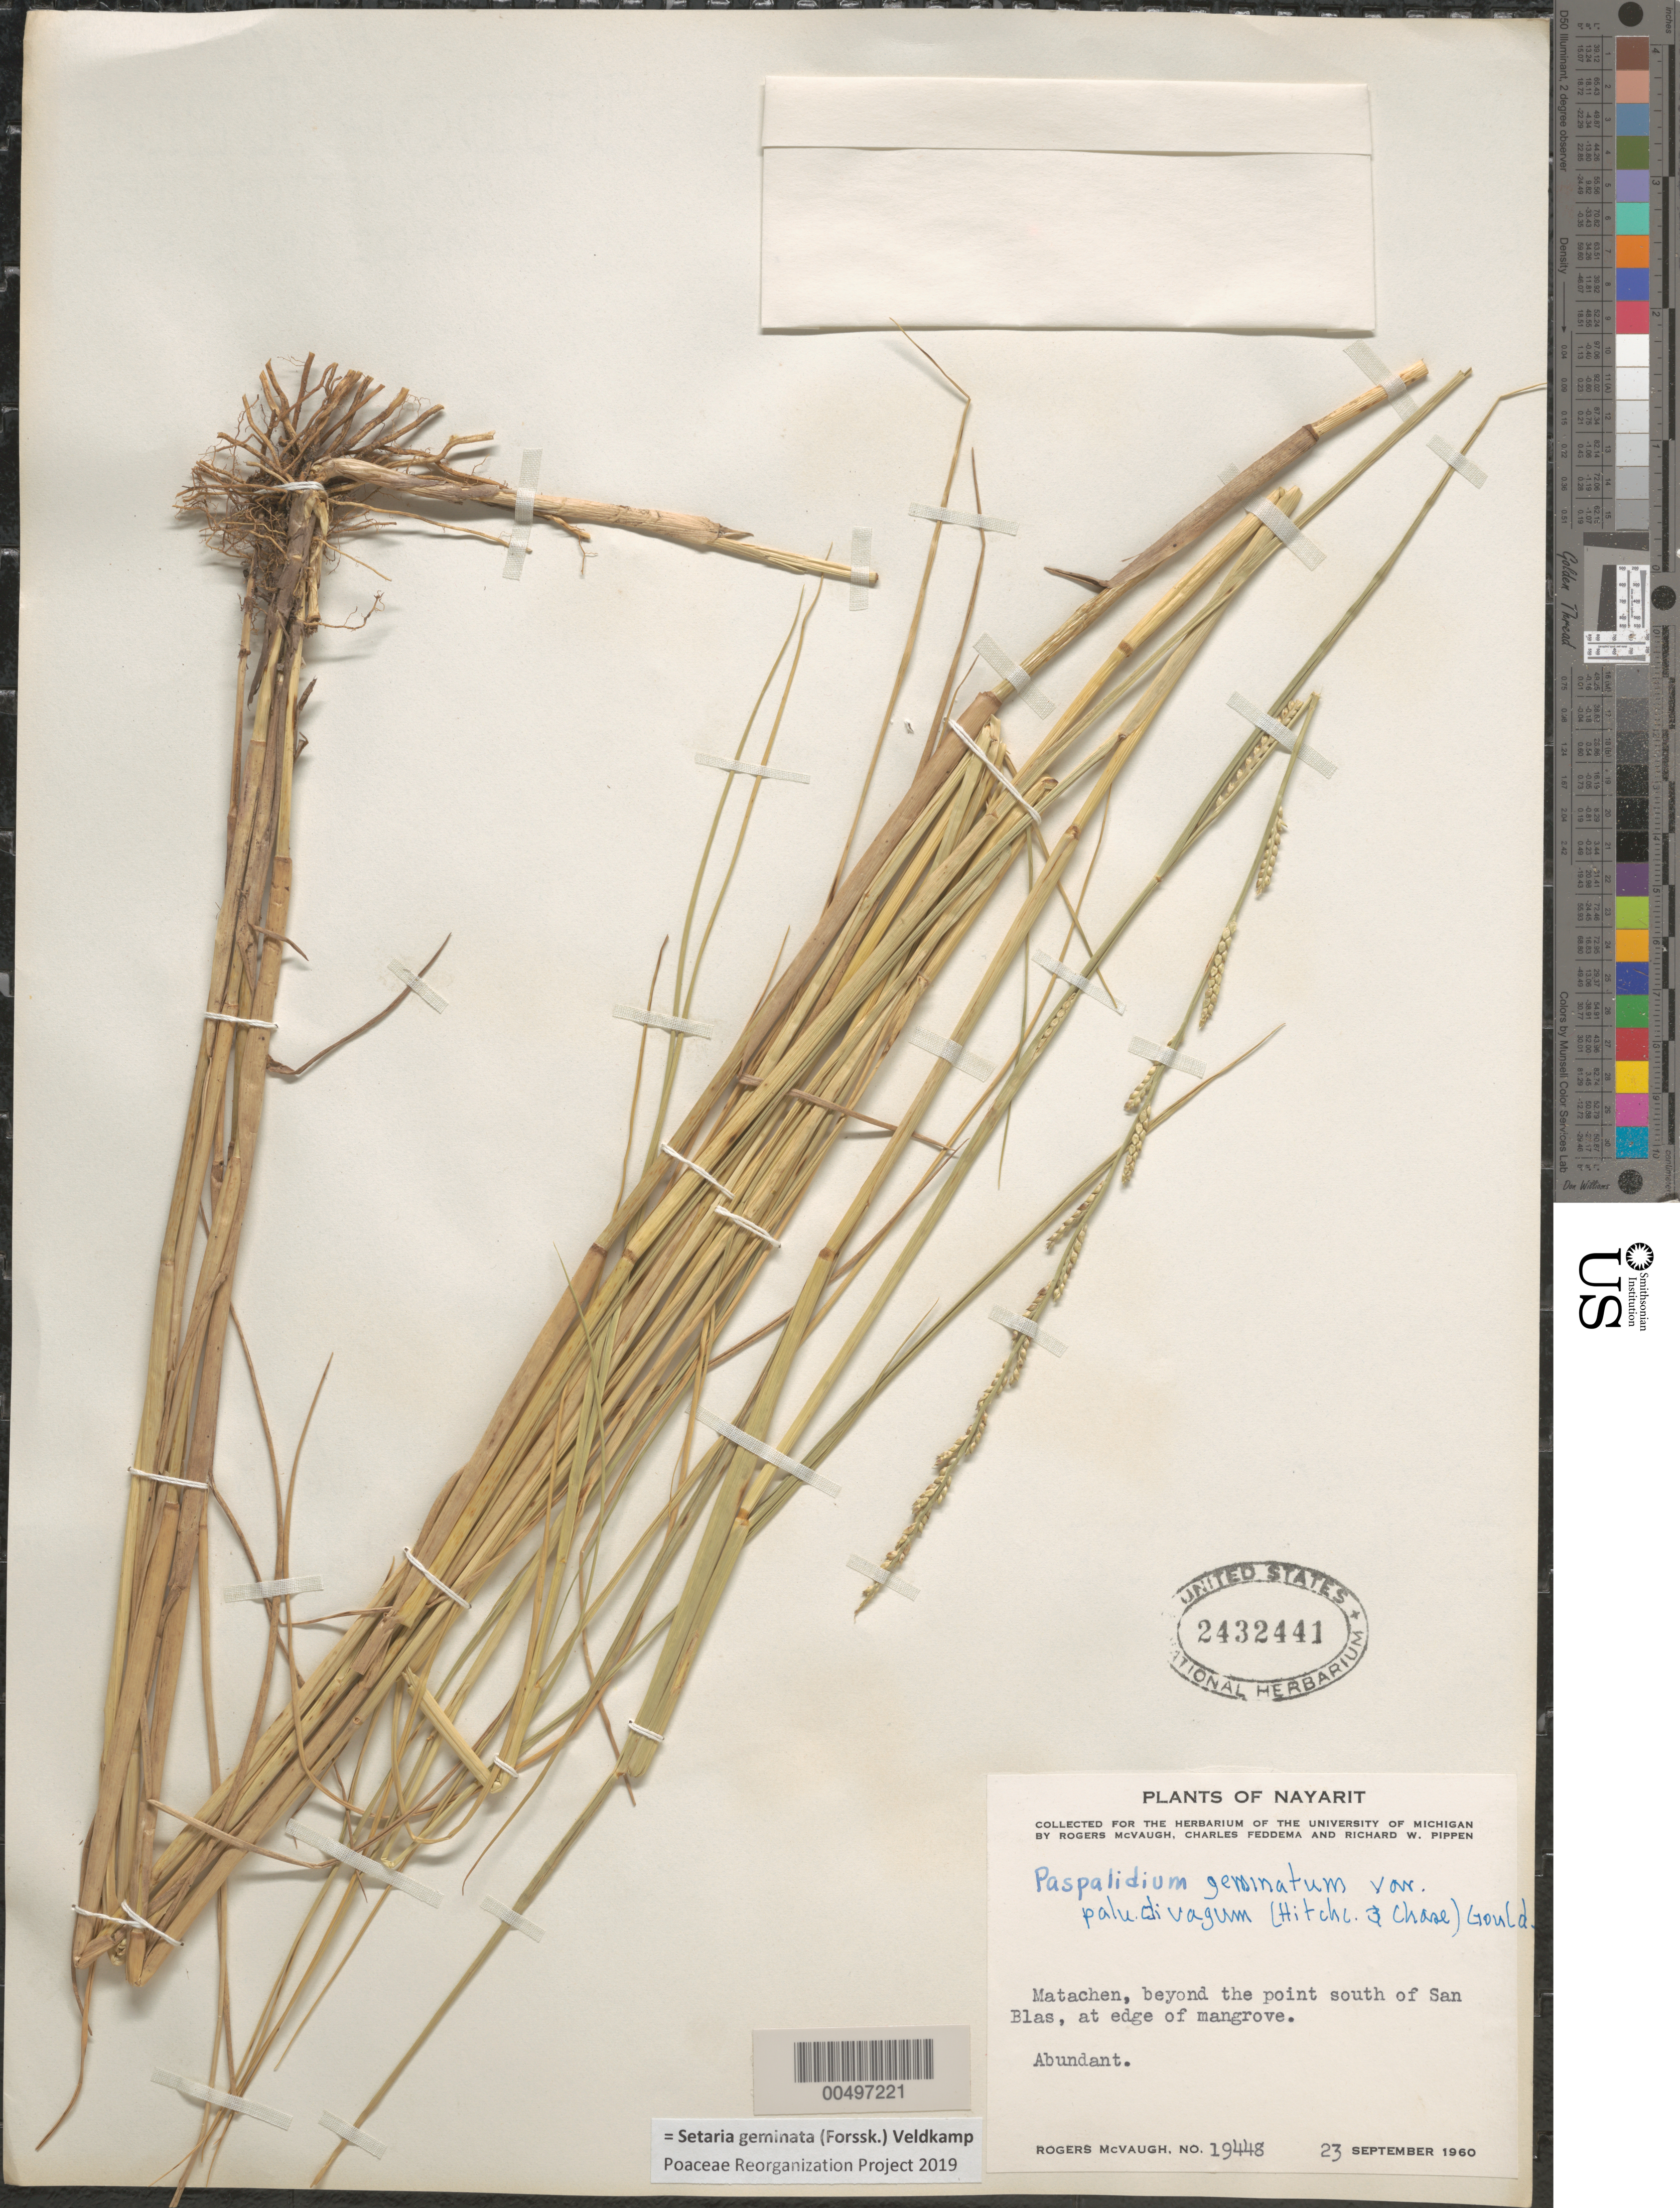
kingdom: Plantae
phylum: Tracheophyta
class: Liliopsida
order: Poales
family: Poaceae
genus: Setaria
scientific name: Setaria geminata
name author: (Forssk.) Veldkamp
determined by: Poaceae Reorganization Project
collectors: R. McVaugh, C. Feddema & R. W. Pippen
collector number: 19448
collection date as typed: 23 Sep 1960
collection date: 1960-09-23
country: Mexico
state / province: Nayarit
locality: Matachen, beyond the point S of San Blas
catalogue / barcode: US 2432441